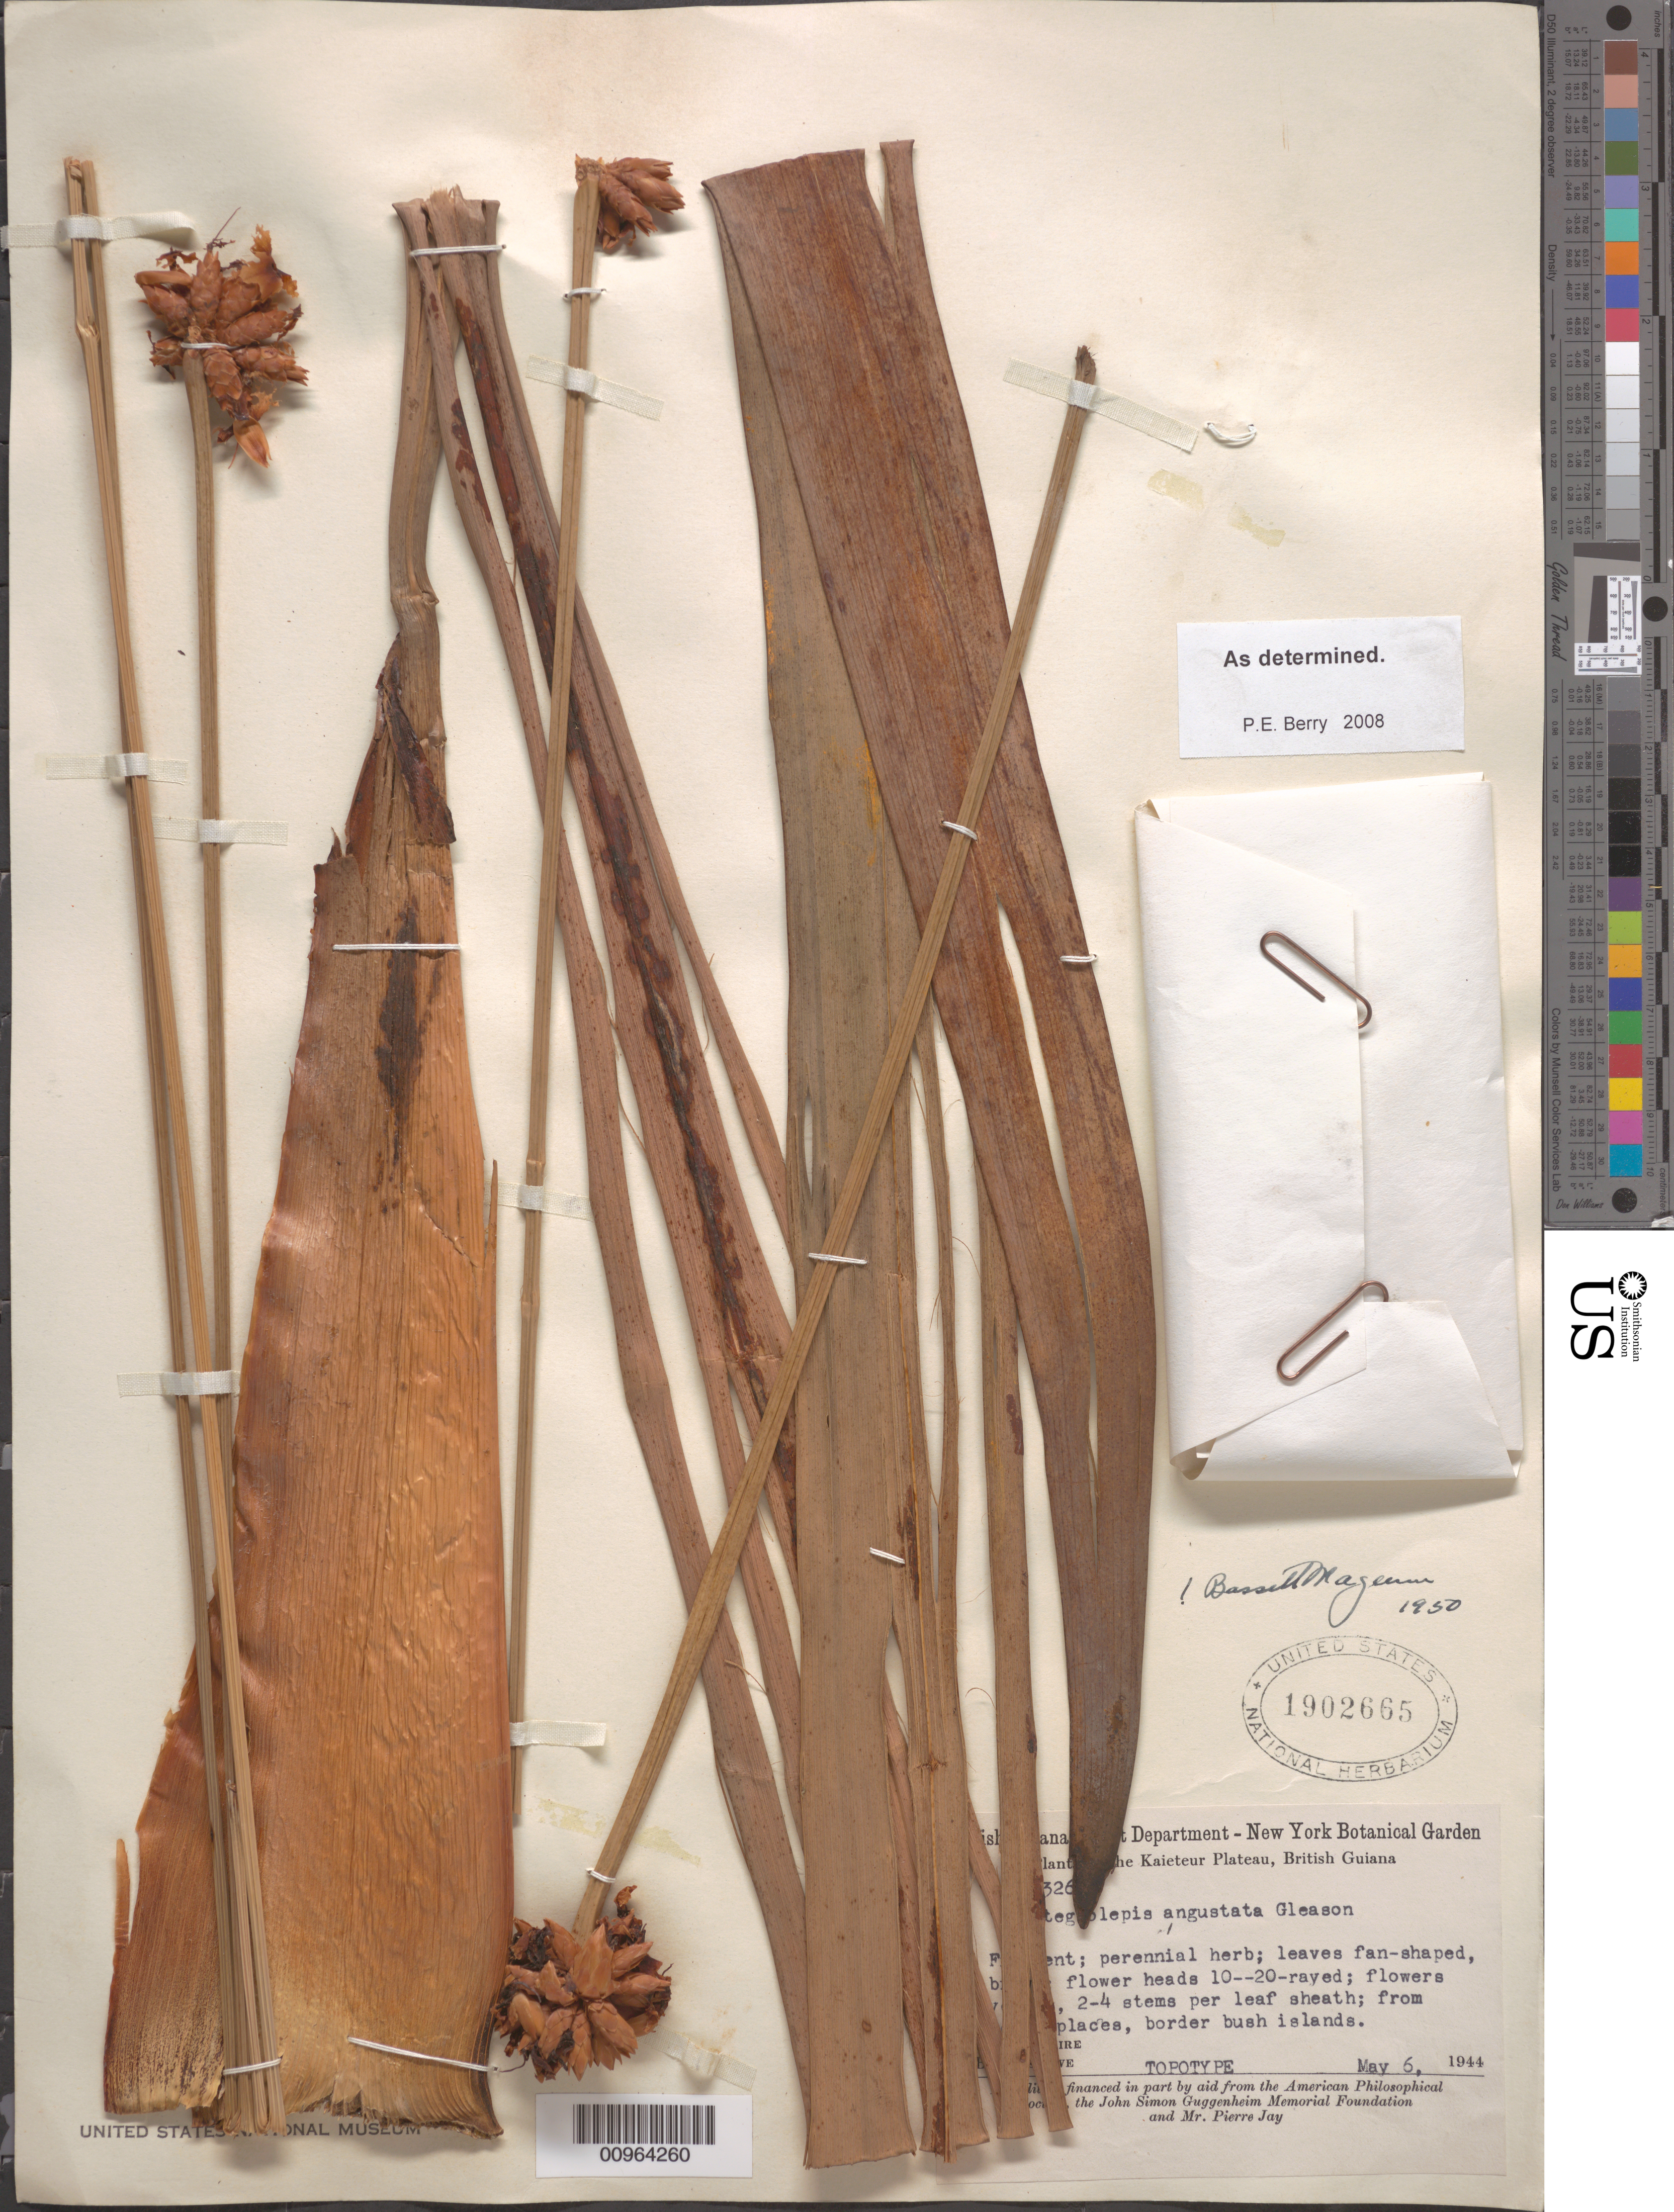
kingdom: Plantae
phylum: Tracheophyta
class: Liliopsida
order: Poales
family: Rapateaceae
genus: Stegolepis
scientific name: Stegolepis angustata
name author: Gleason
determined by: Berry, P. E., (WIS), University of Wisconsin - Madison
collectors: B. Maguire & D. B. Fanshawe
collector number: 23261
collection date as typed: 6-May-44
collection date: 1944-05-06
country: Guyana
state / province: Potaro-Siparuni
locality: Kaieteur Plateau, Potaro River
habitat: Boggy places, border bush islands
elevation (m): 427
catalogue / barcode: US 1902665